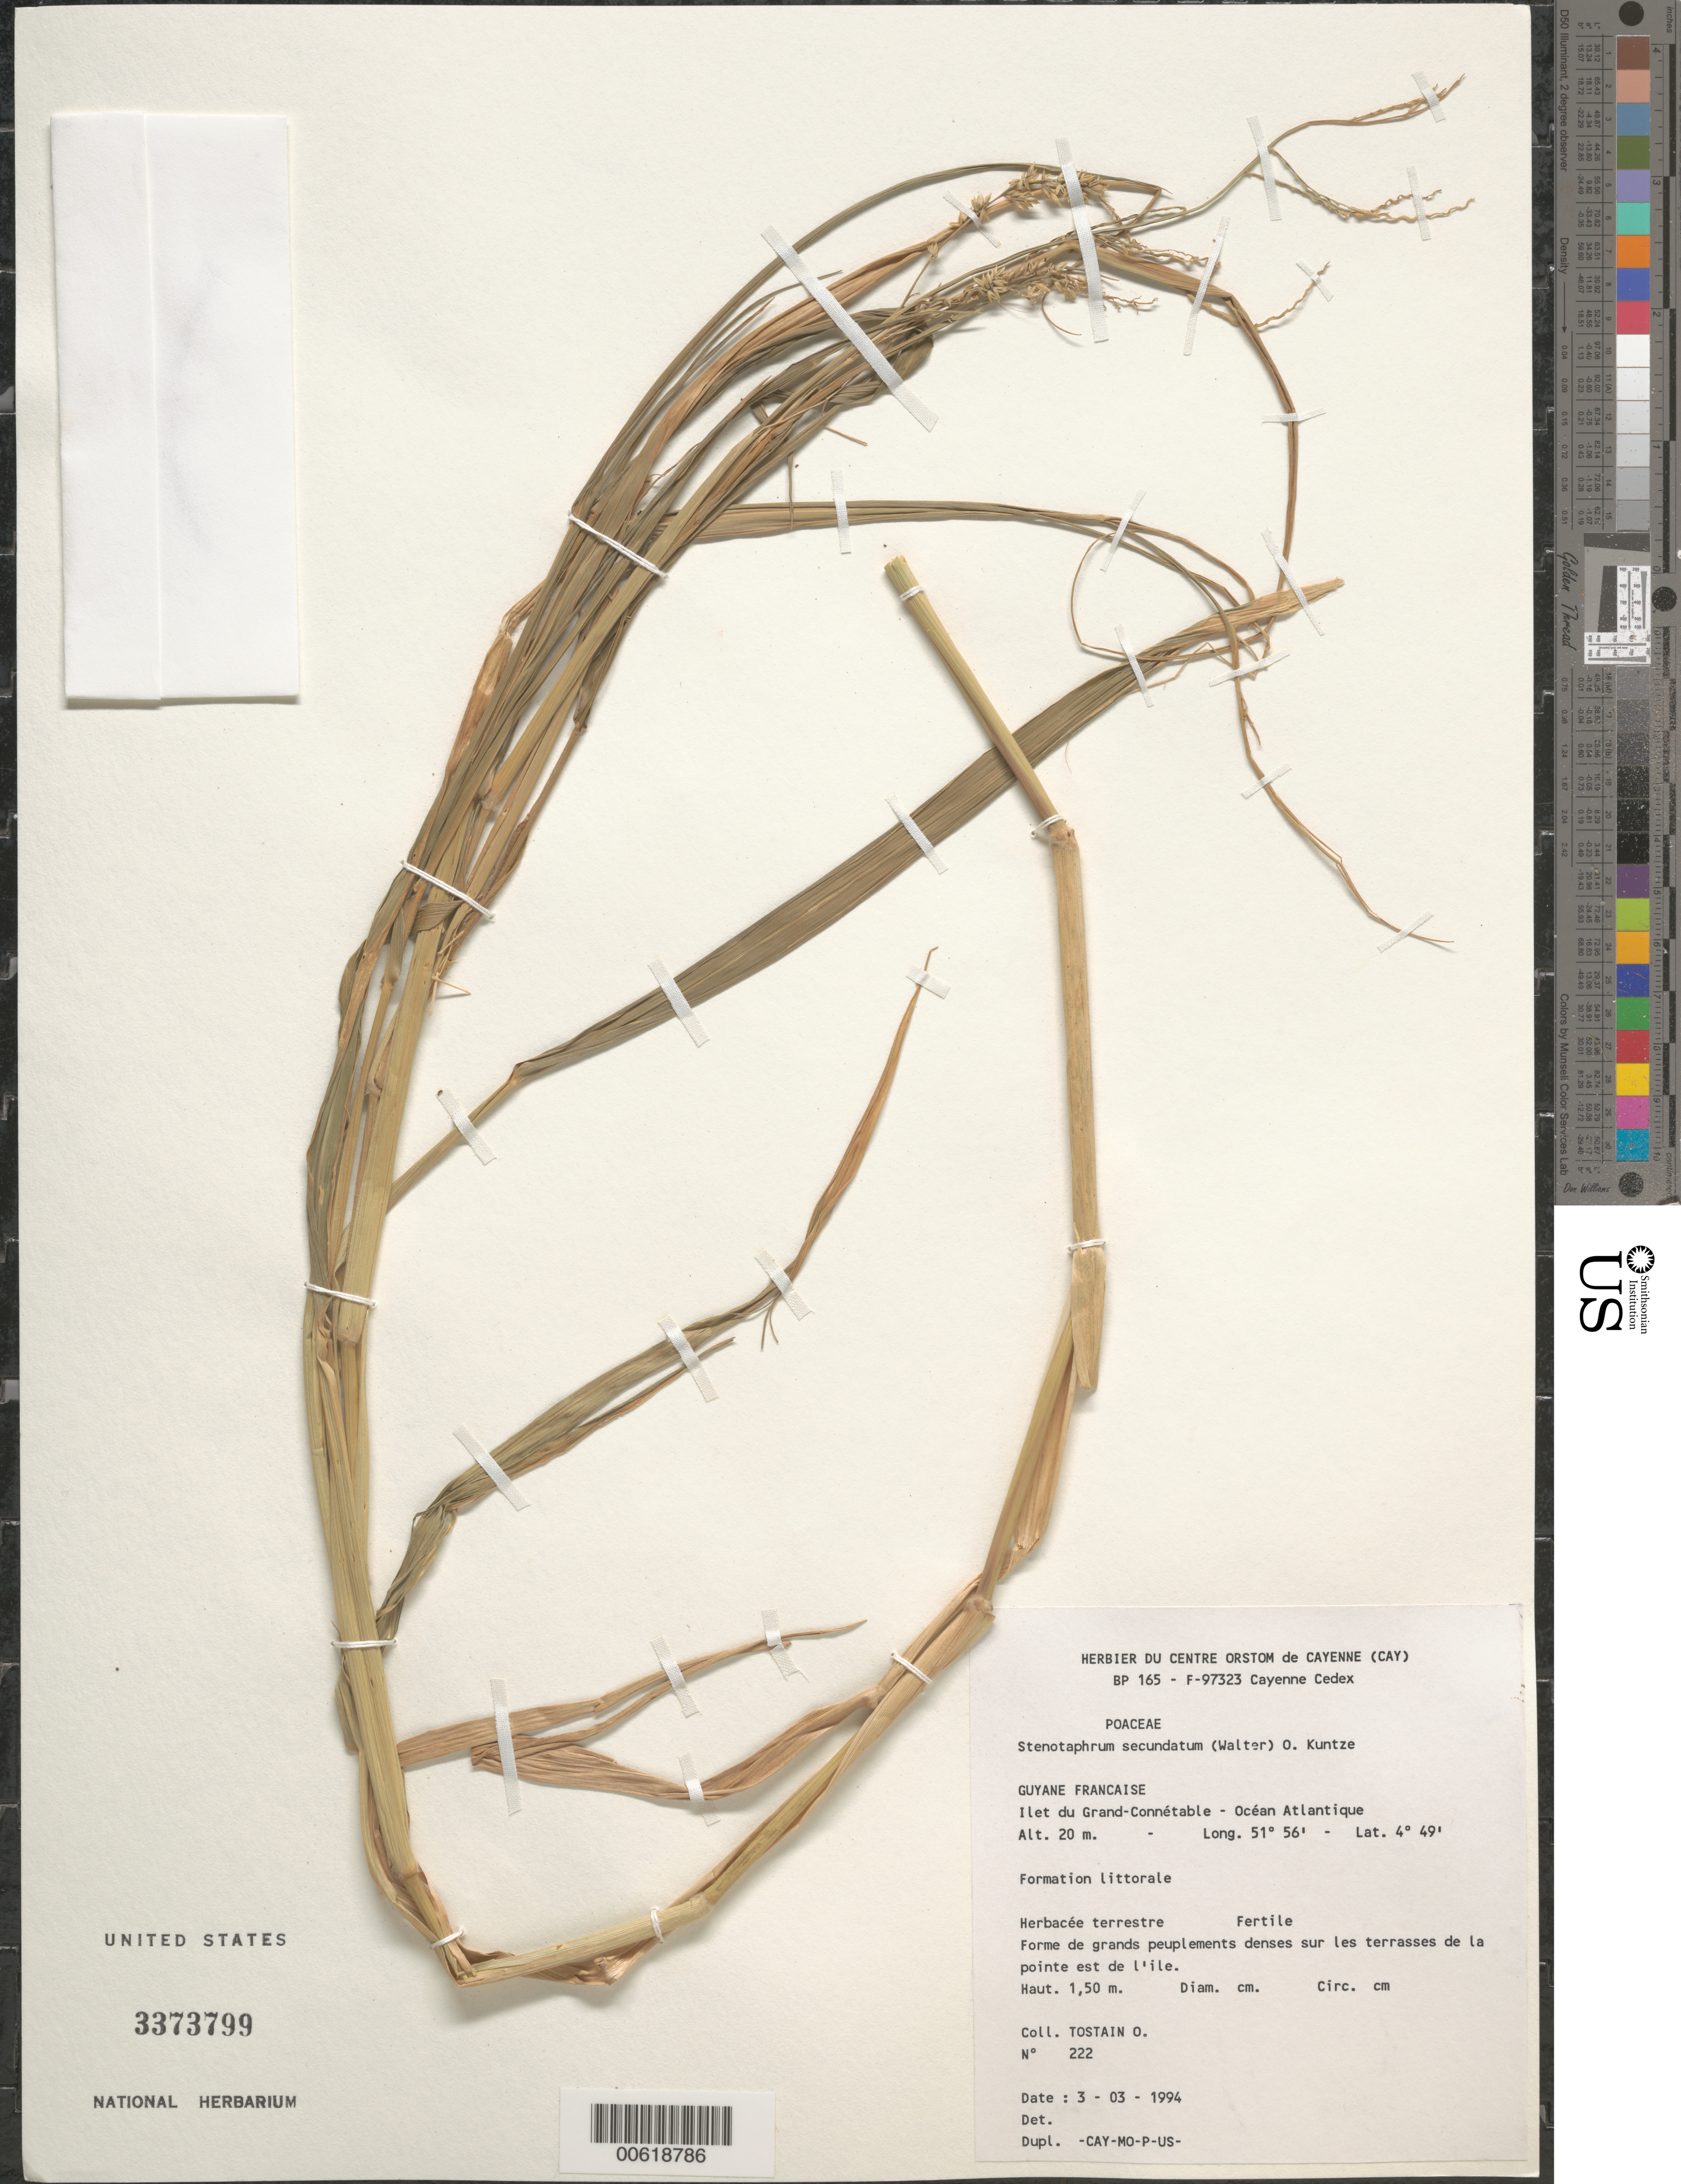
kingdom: Plantae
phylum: Tracheophyta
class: Liliopsida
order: Poales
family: Poaceae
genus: Stenotaphrum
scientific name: Stenotaphrum secundatum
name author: (Walter) Kuntze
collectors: O. Tostain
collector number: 222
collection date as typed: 3-Mar-94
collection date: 1994-03-03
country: French Guiana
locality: Ilet du Grand Connétable, Océan Atlantique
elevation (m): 20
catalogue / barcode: US 3373799